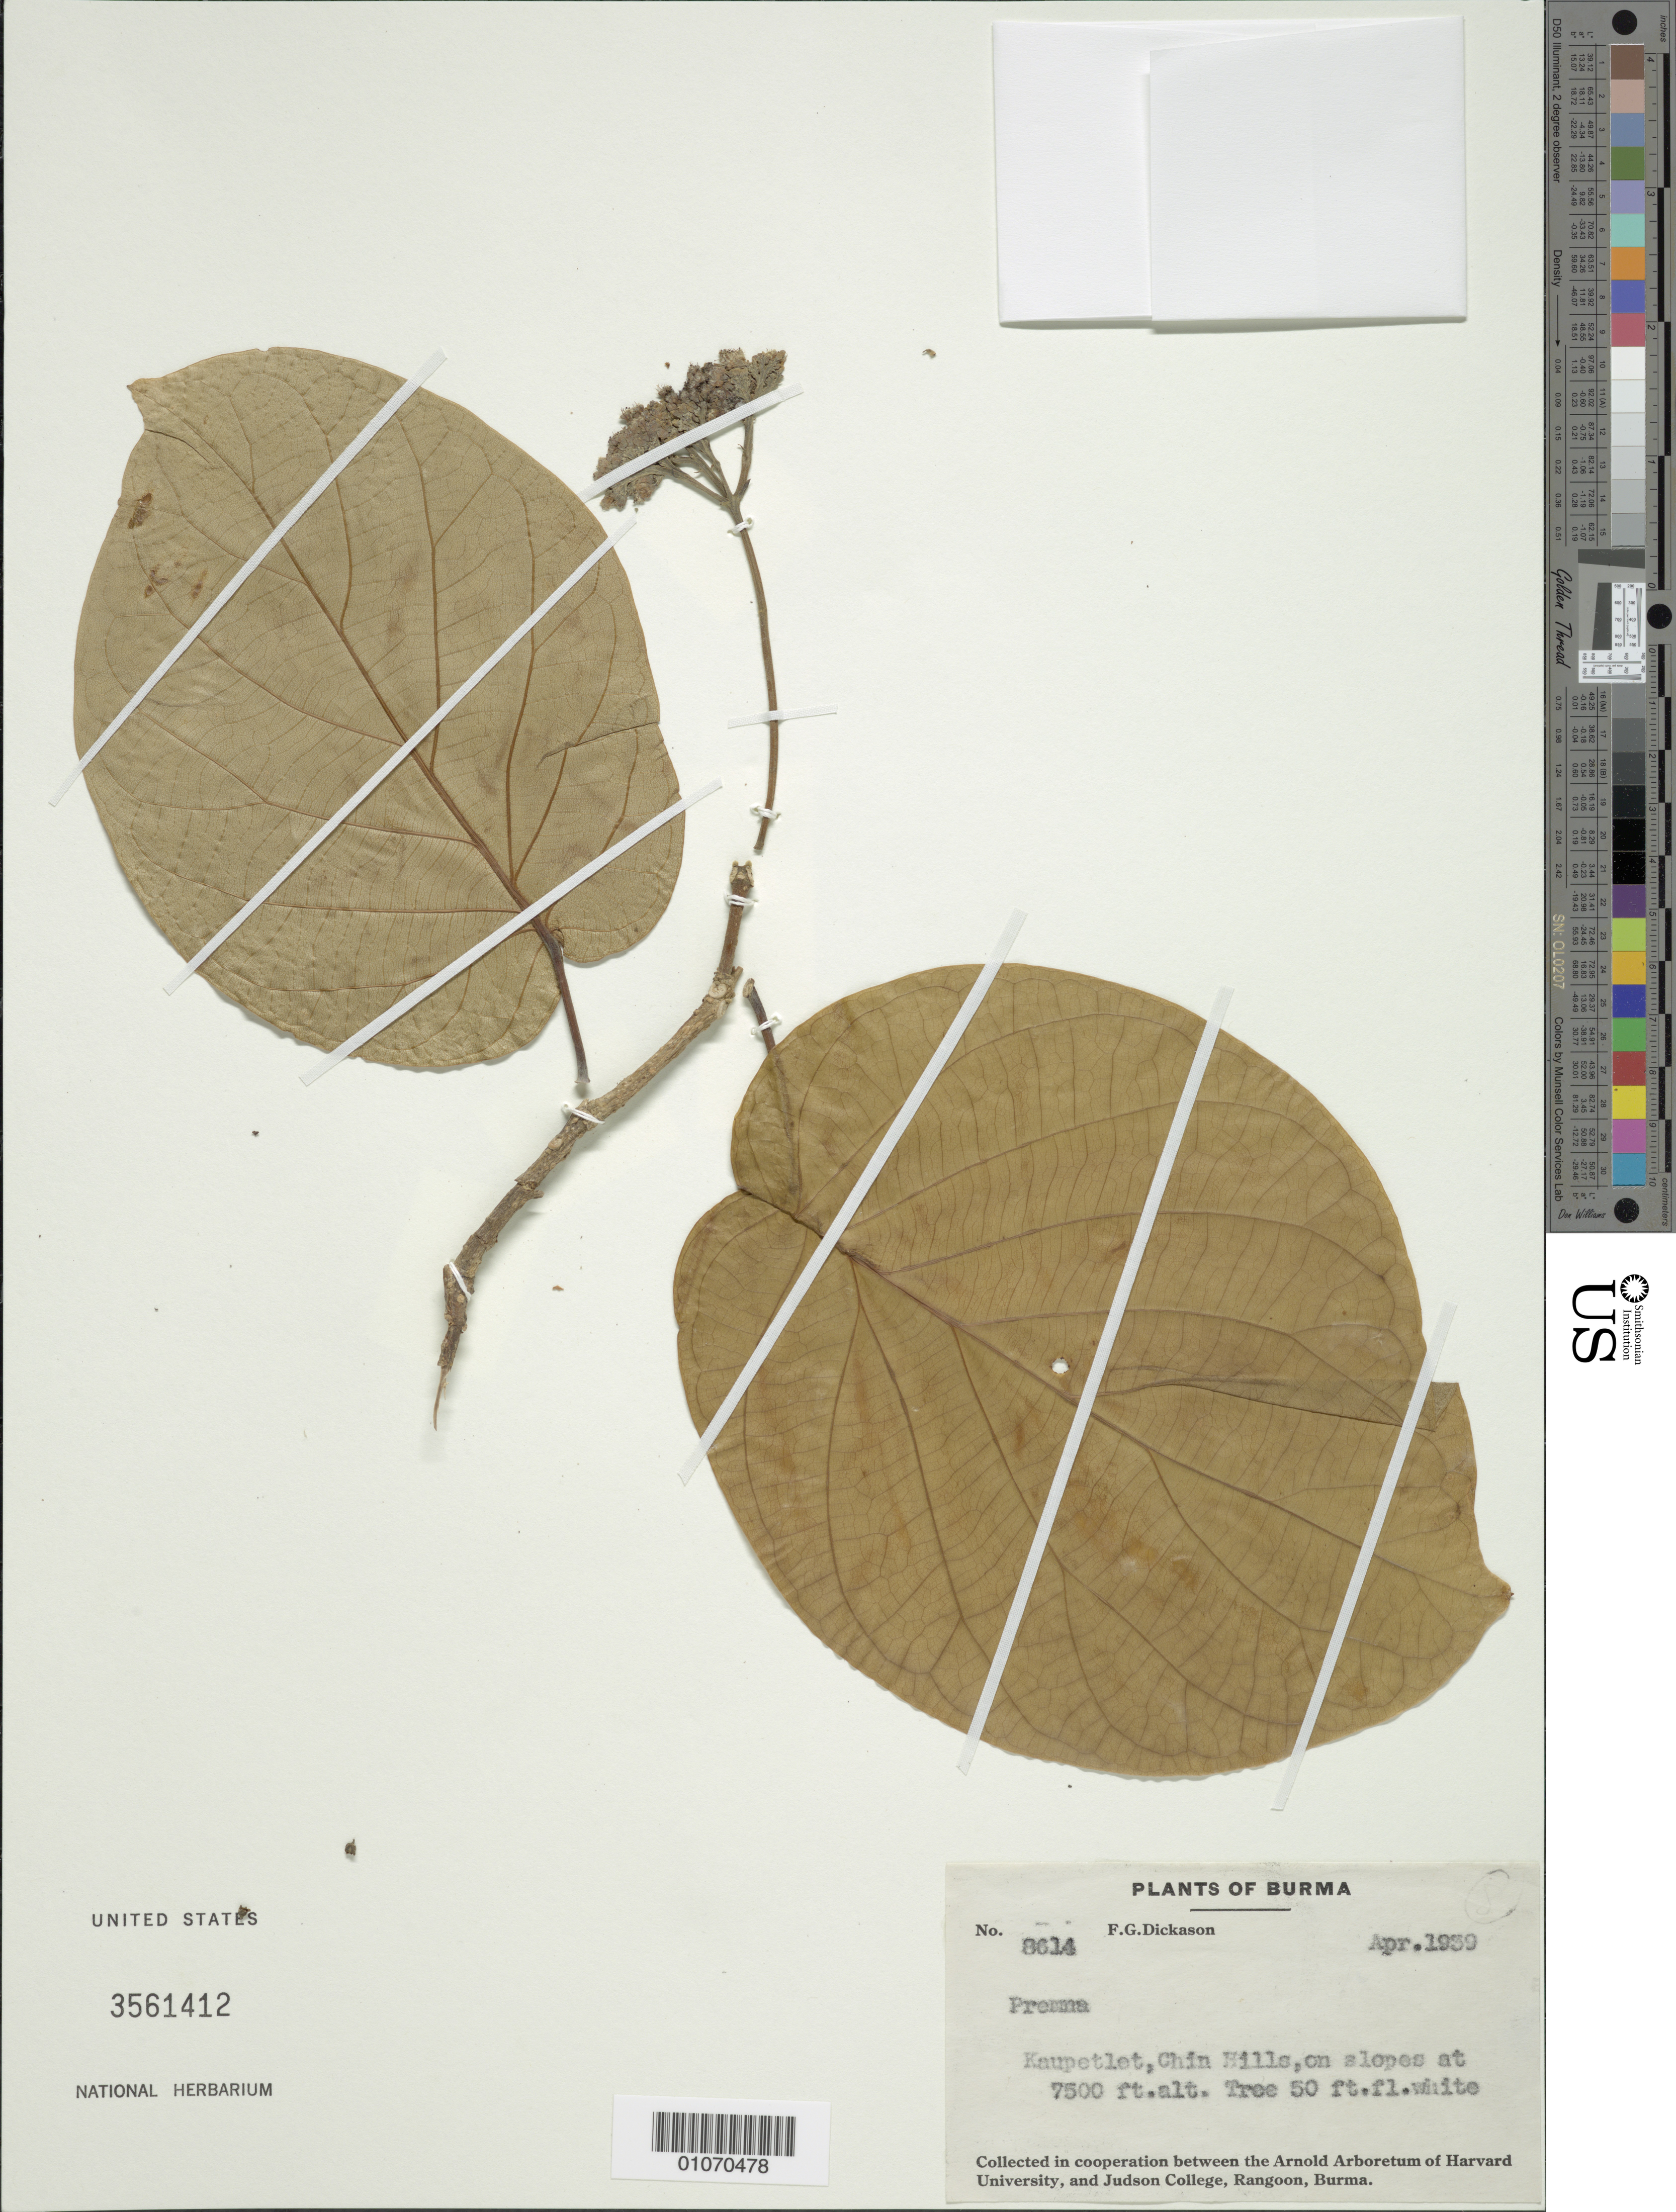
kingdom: Plantae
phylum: Tracheophyta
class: Magnoliopsida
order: Lamiales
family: Lamiaceae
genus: Premna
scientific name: Premna sp.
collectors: F. Dickason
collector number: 8614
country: Myanmar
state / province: Chin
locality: Kaupetlet, Chin Hills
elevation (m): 2286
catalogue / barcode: US 3561412